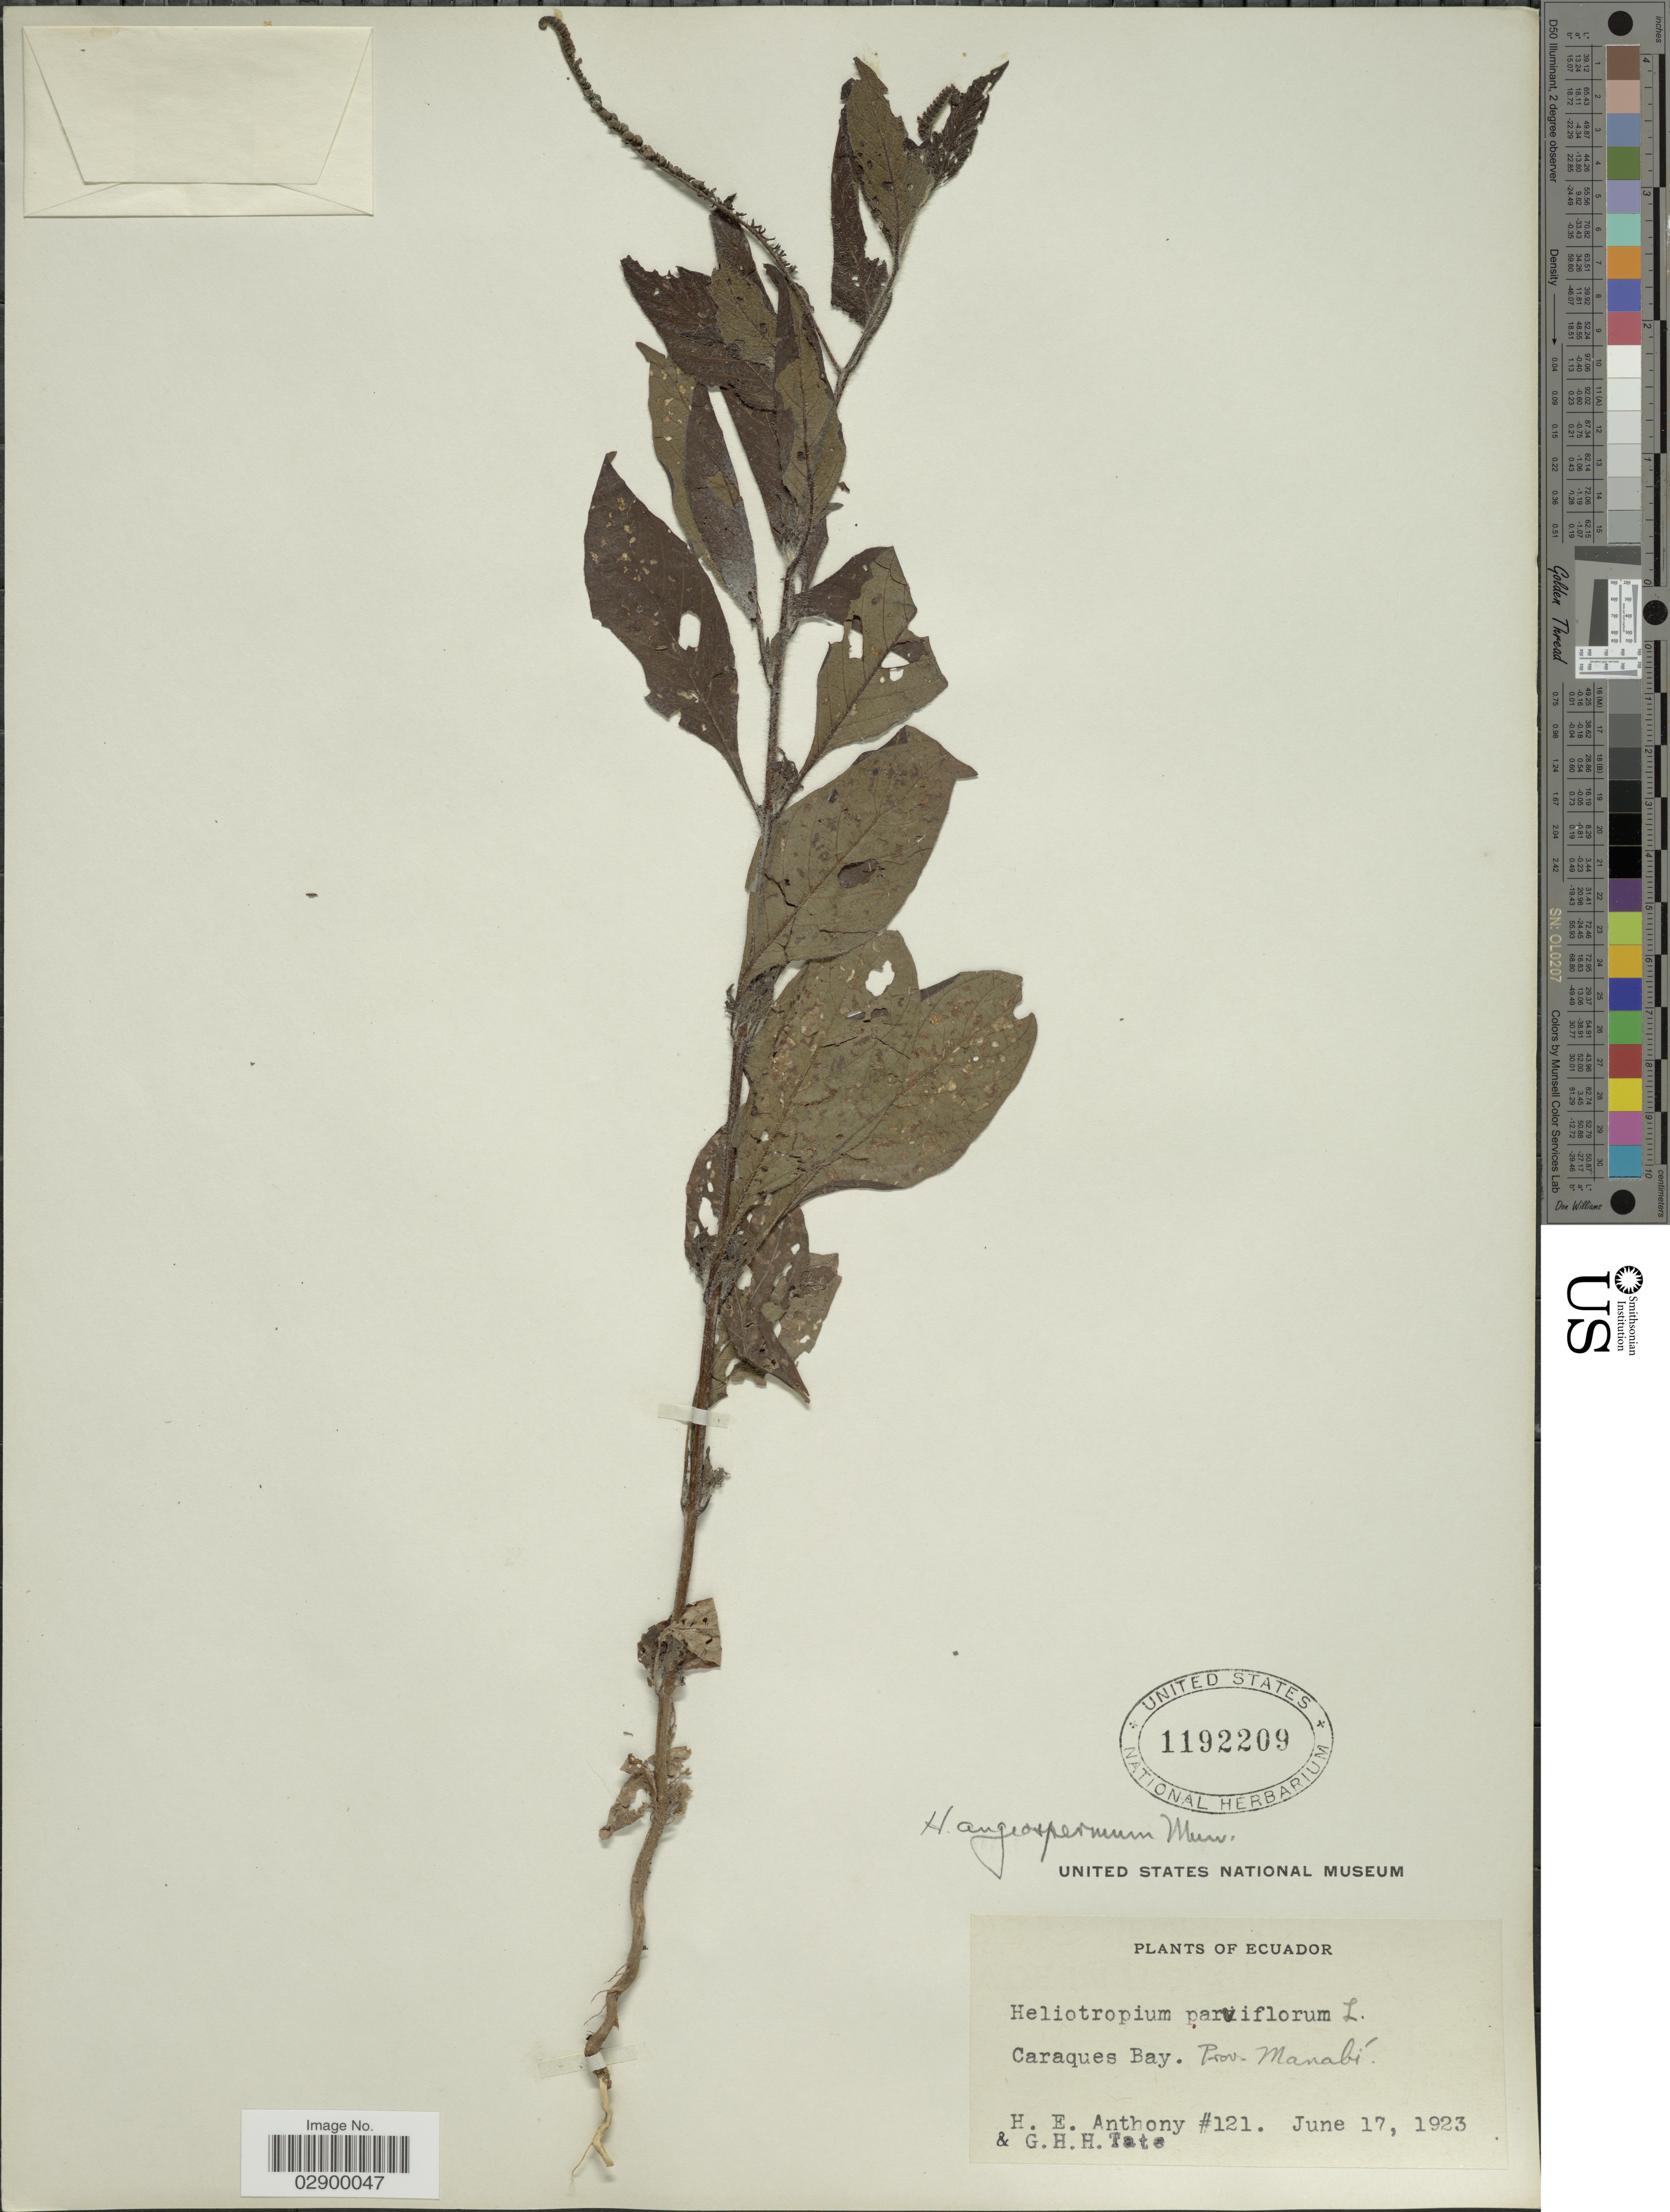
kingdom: Plantae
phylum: Tracheophyta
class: Magnoliopsida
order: Boraginales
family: Heliotropiaceae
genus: Heliotropium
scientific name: Heliotropium angiospermum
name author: Murray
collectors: H. E. Anthony & G. H. H.Tate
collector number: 121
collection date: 1923-06-17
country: Ecuador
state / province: Manabí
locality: Caraques Bay.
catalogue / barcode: US 1192209